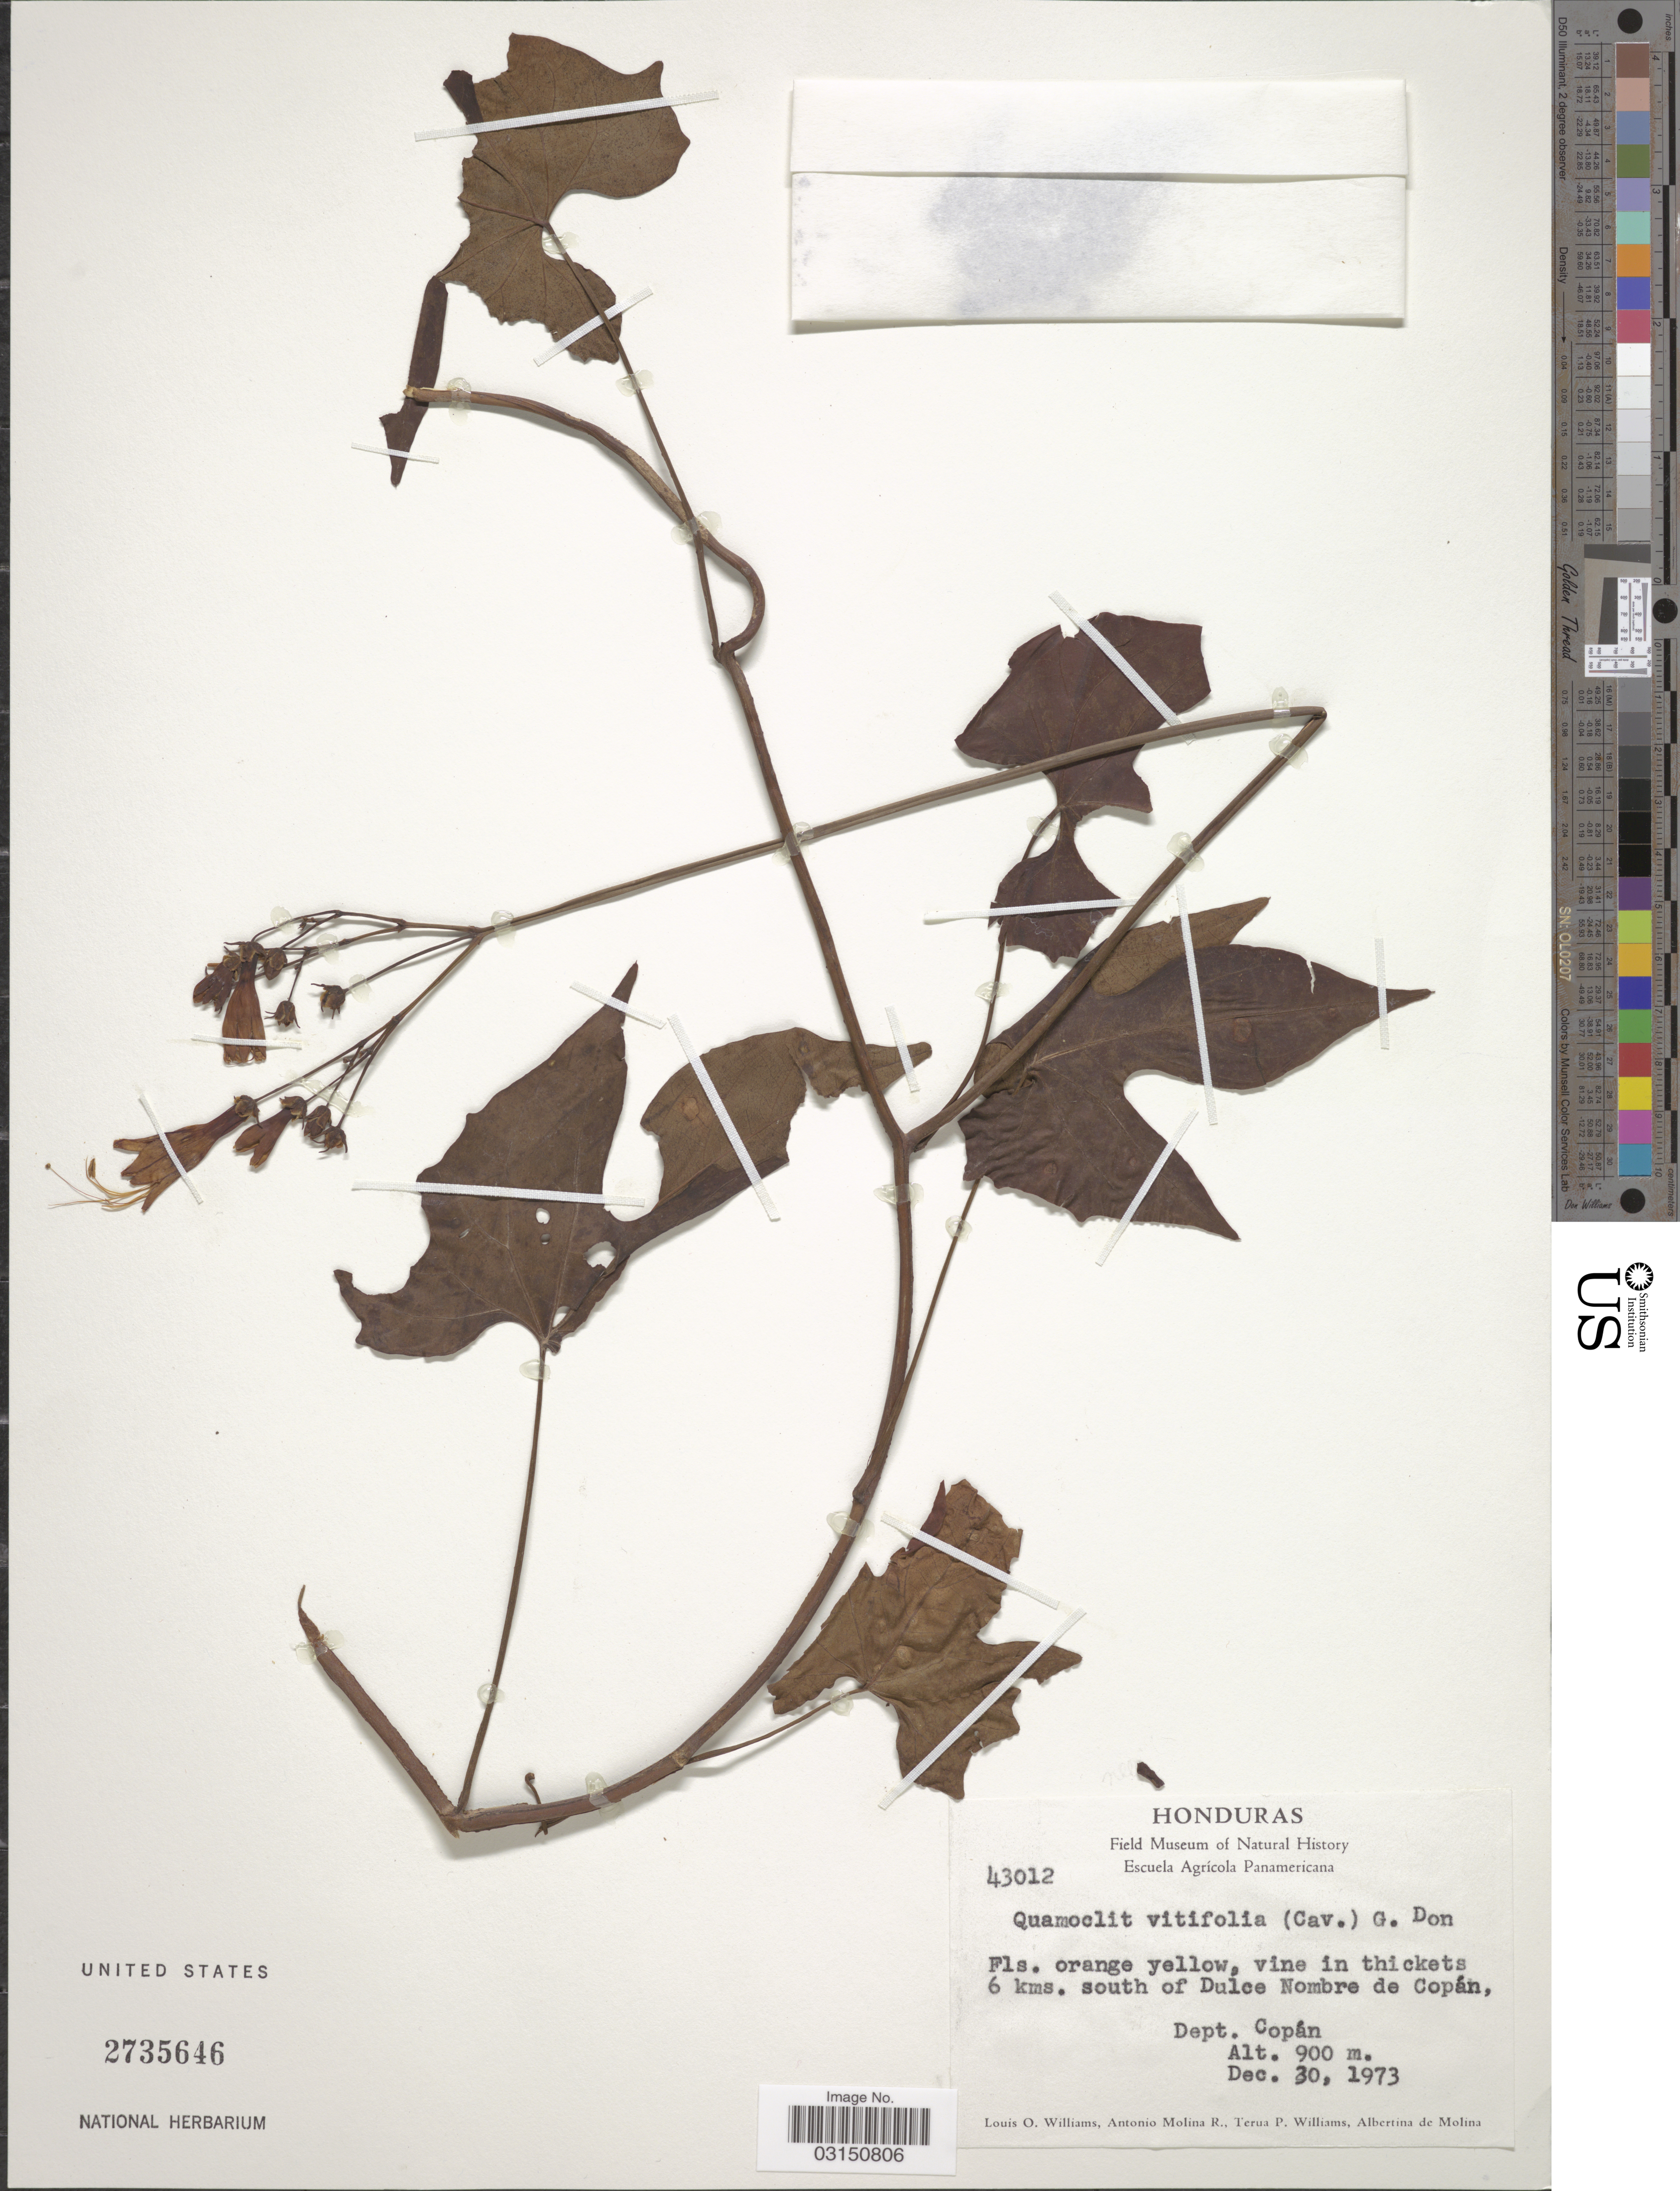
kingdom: Plantae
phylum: Tracheophyta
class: Magnoliopsida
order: Solanales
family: Convolvulaceae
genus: Ipomoea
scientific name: Ipomoea neei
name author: (Spreng.) O'Donell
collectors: L. O. Williams, A. Molina R., T. Williams & A. R. Molina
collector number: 43012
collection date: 1973-12-30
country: Honduras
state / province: Copán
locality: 6 kms. south of Dulce Nombre de Copán, Dept. Copán.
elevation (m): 900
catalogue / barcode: US 2735646